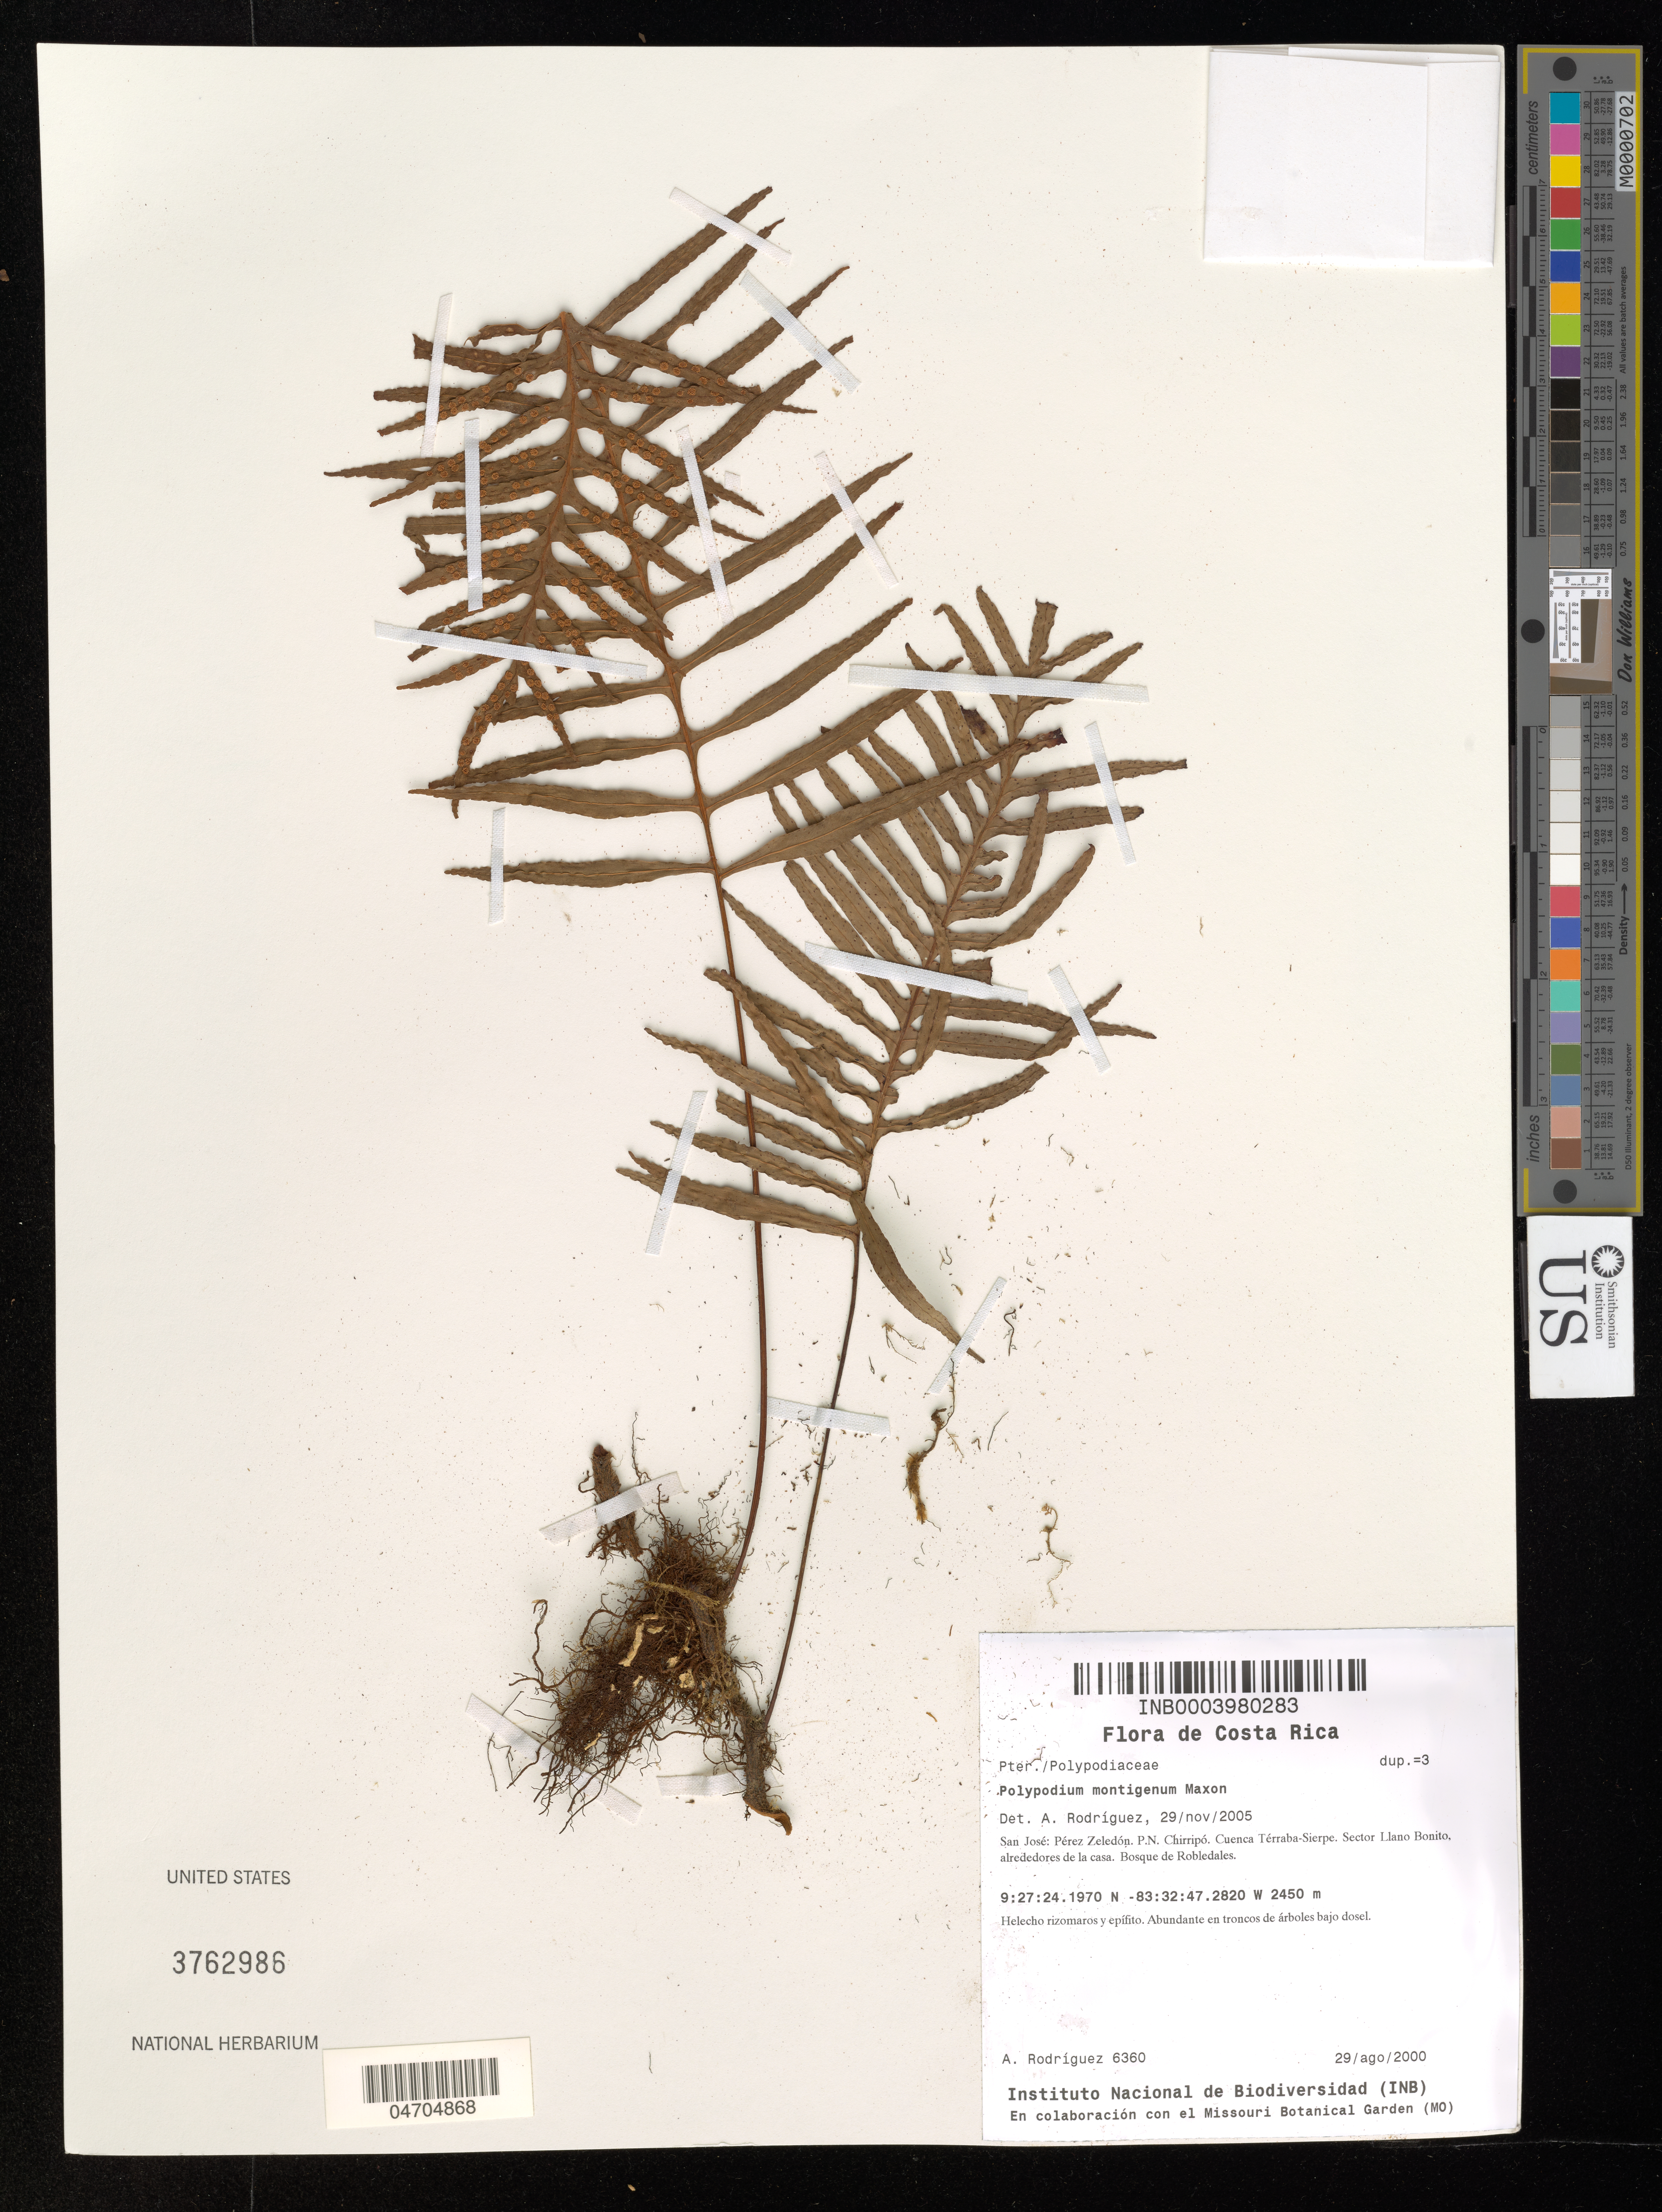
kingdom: Plantae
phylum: Tracheophyta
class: Polypodiopsida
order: Polypodiales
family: Polypodiaceae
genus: Polypodium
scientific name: Polypodium montigenum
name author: Maxon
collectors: A. Rodríguez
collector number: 6360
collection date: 2000-08-29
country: Costa Rica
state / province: San José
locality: Pérez Zeledón. P. N. Chirripó. Cuenca Térraba-Sierpe. Sector Llano Bonito, alrededores de la casa. Bosque de Robledales.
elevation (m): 2450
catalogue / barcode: US 3762986